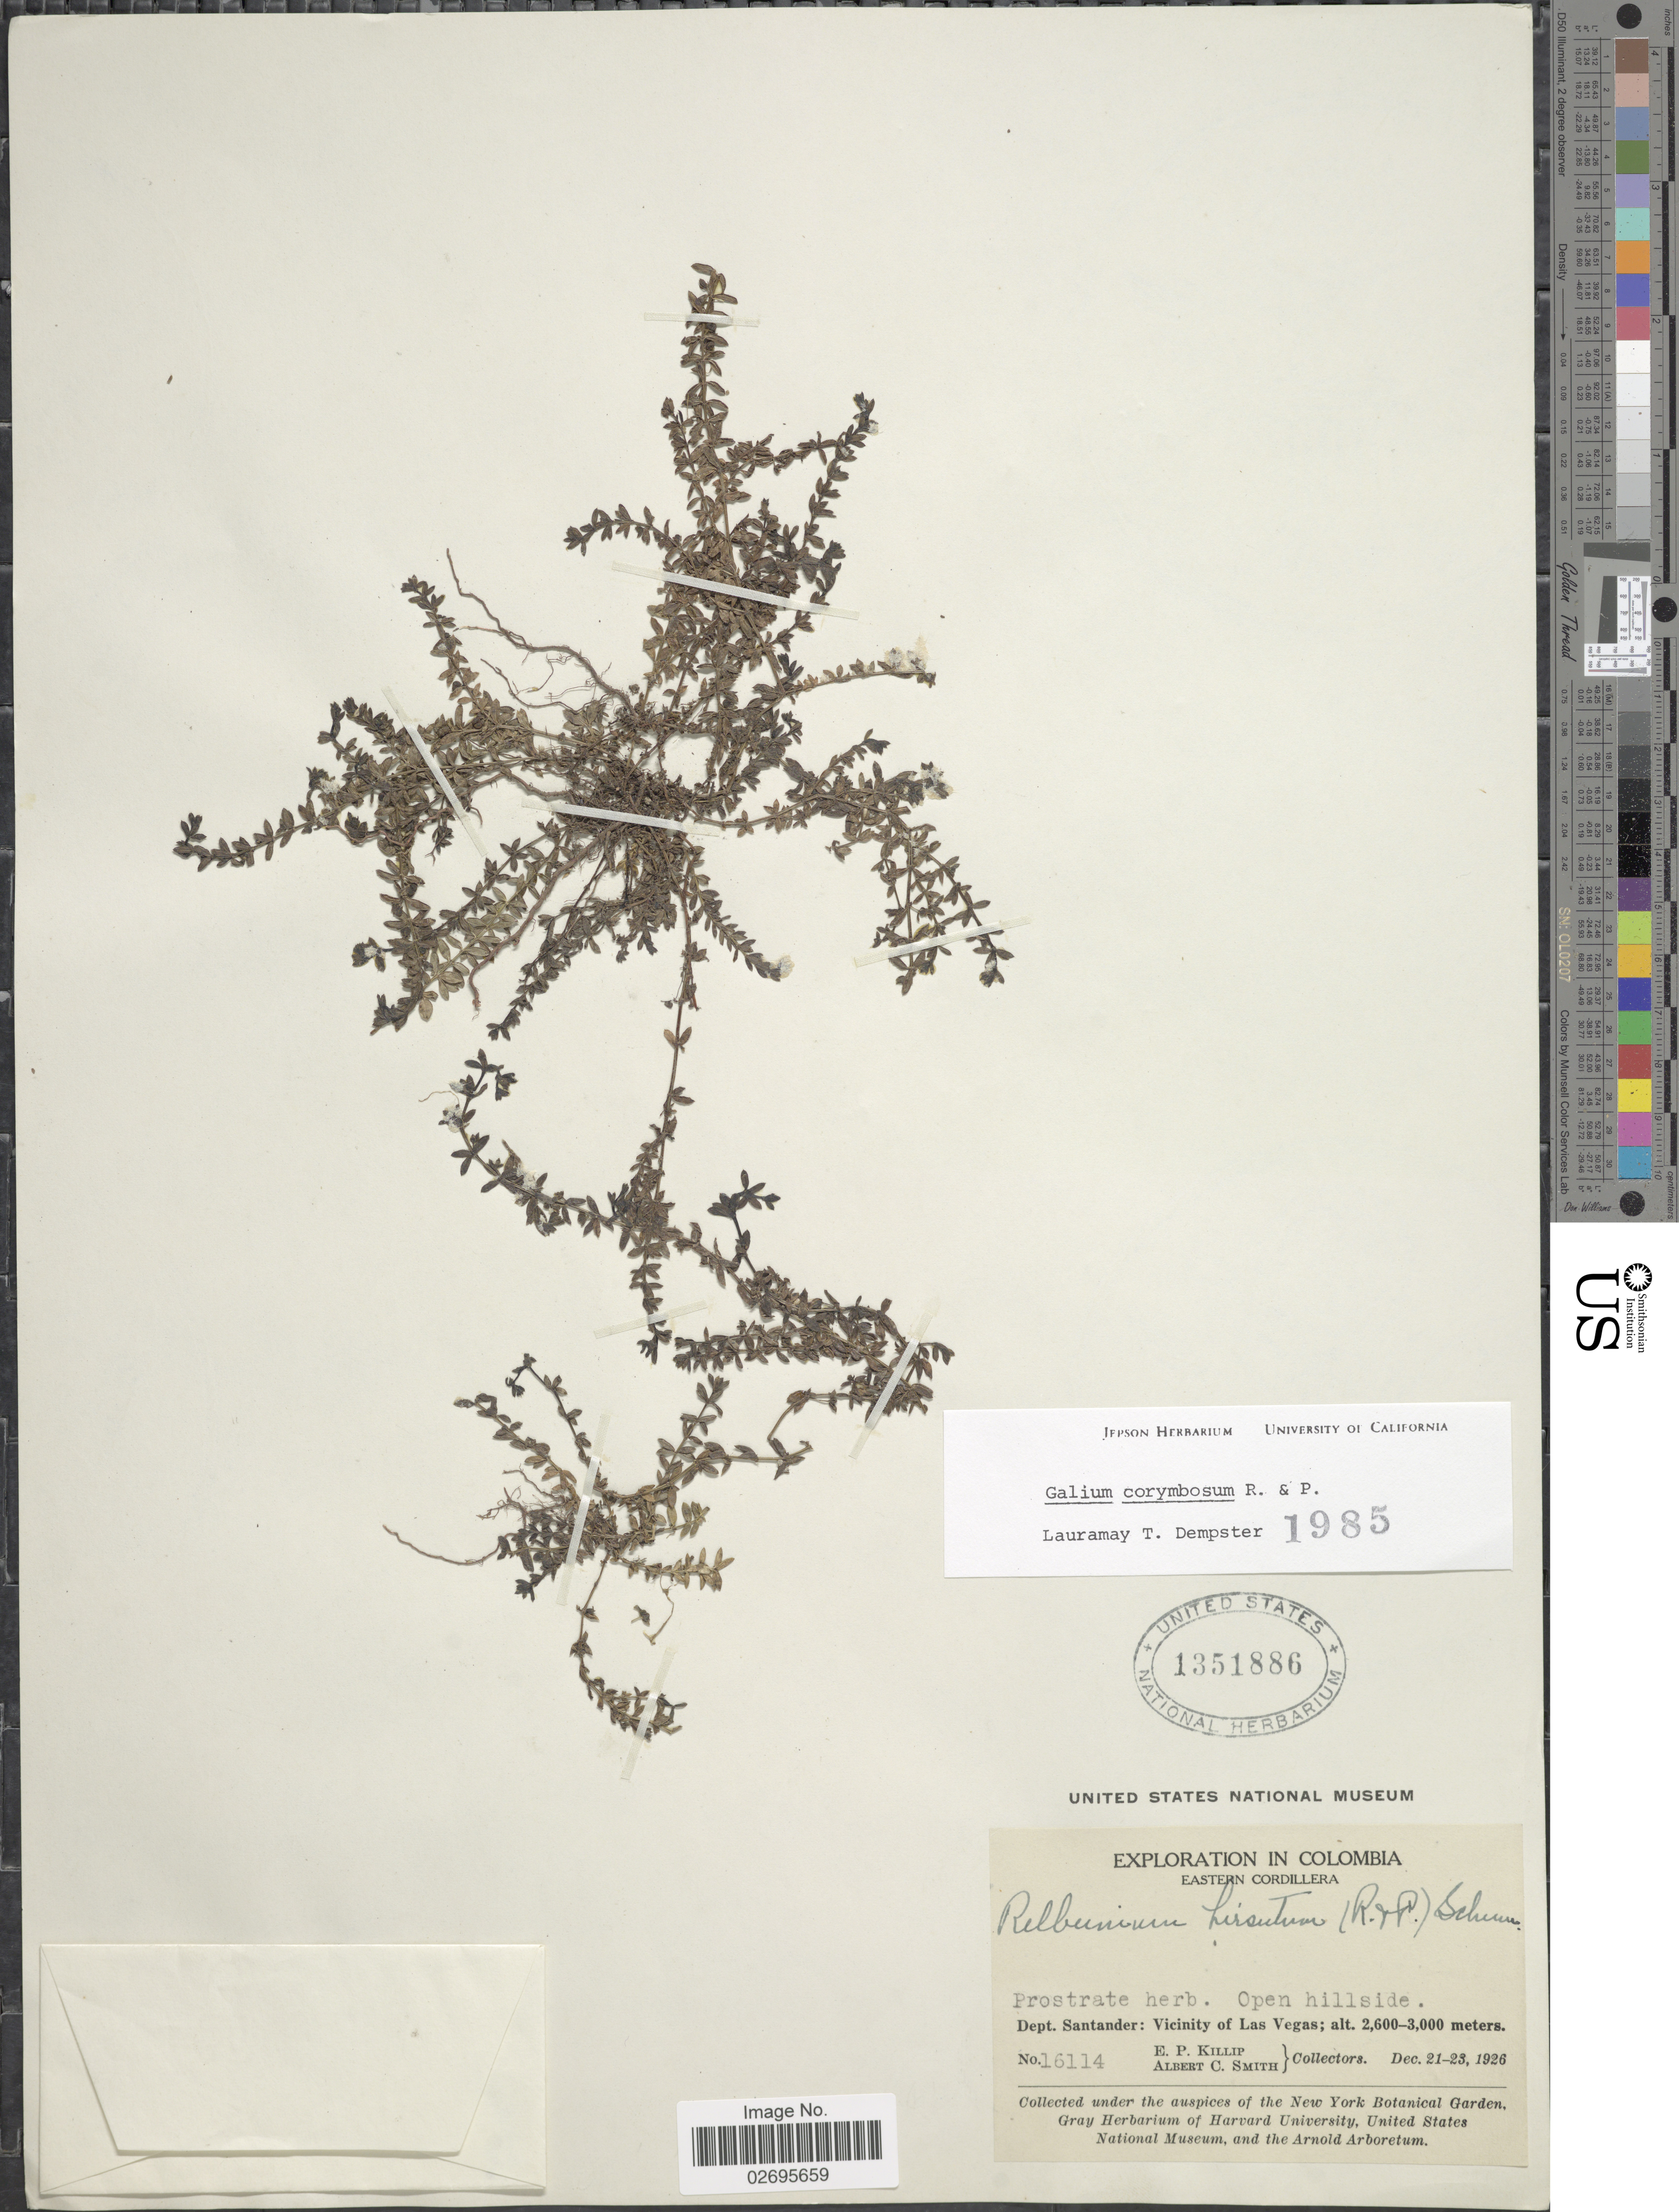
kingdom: Plantae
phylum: Tracheophyta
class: Magnoliopsida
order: Gentianales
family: Rubiaceae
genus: Galium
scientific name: Galium corymbosum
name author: Ruiz & Pav.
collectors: E. P. Killip & A. C. Smith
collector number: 16114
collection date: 1926-12-21/1926-12-23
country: Colombia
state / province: Santander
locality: Dept. Santander: Vicinity of Las Vegas, Eastern Cordillera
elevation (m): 2600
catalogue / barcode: US 1351886